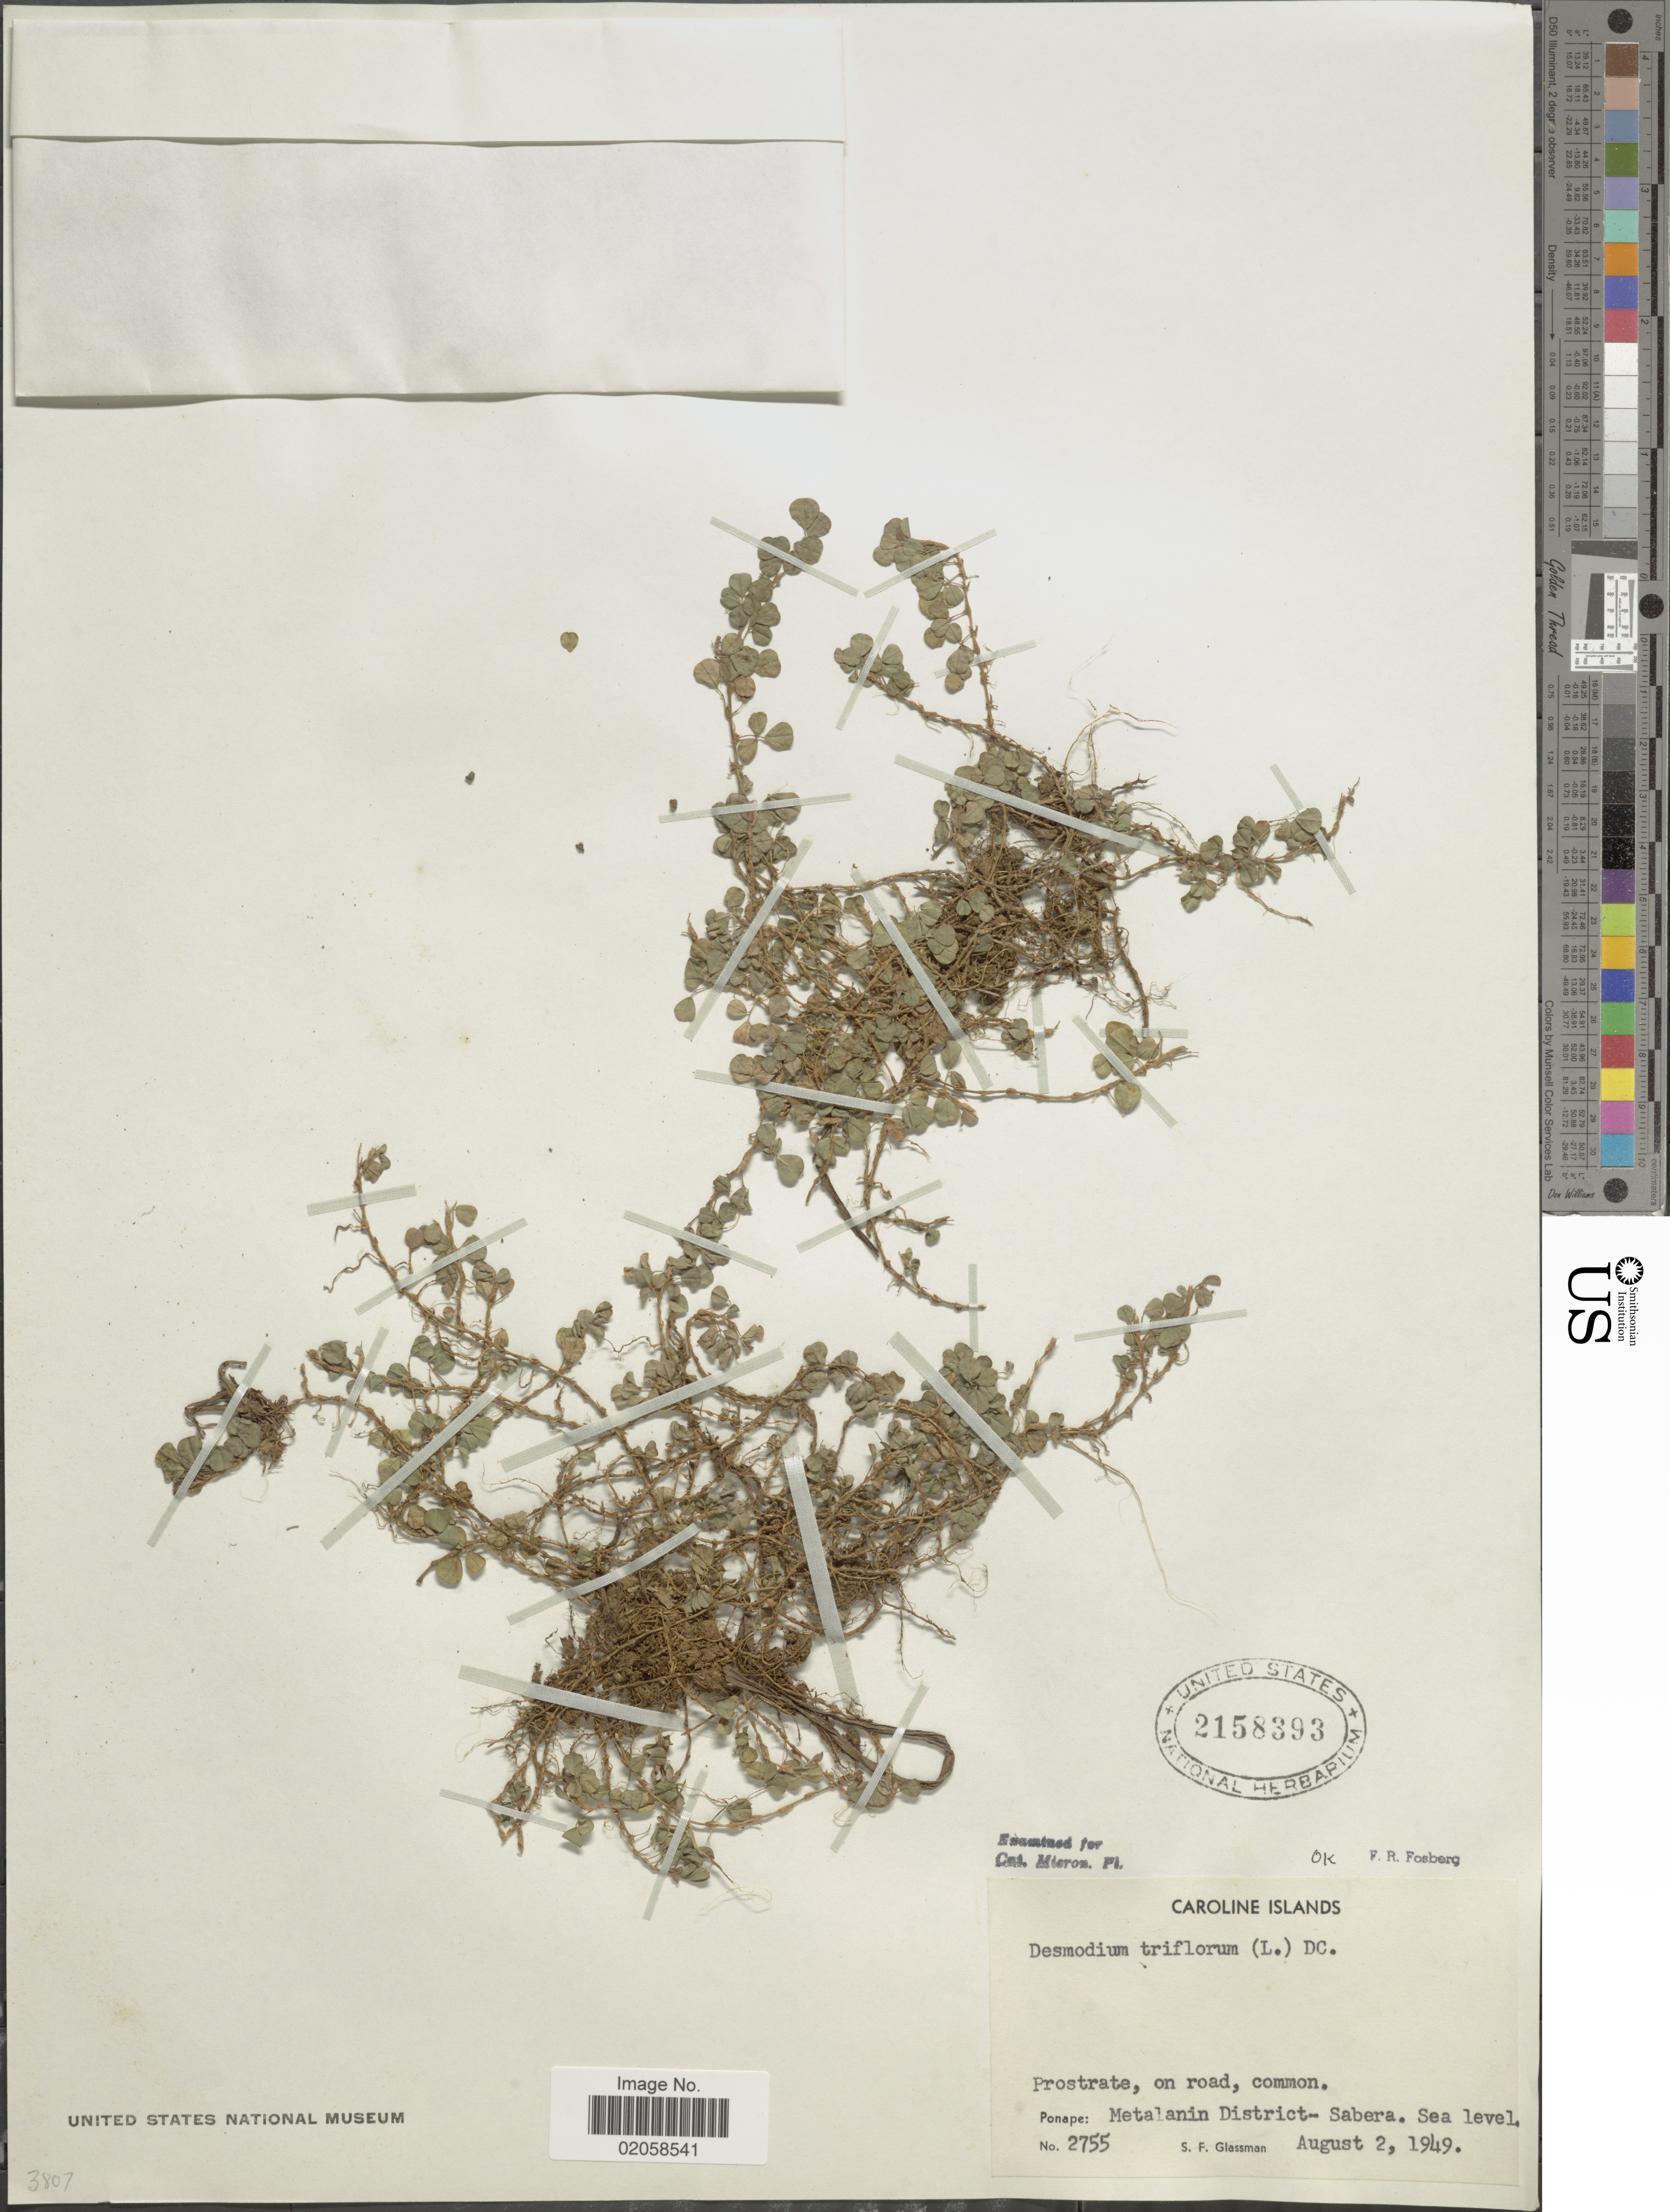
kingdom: Plantae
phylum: Tracheophyta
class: Magnoliopsida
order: Fabales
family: Fabaceae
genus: Grona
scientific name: Grona triflora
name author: (L.) H. Ohashi & K. Ohashi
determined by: Strong, Mark T., (BOT), Smithsonian Institution - National Museum of Natural History (UNITED STATES)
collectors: S. F. Glassman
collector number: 2755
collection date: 1949-08-02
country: Micronesia, Federated States of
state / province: Pohnpei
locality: Caroline Islands, prostrate, on road, common, Metalanin District-Sabera.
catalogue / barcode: US 2158393